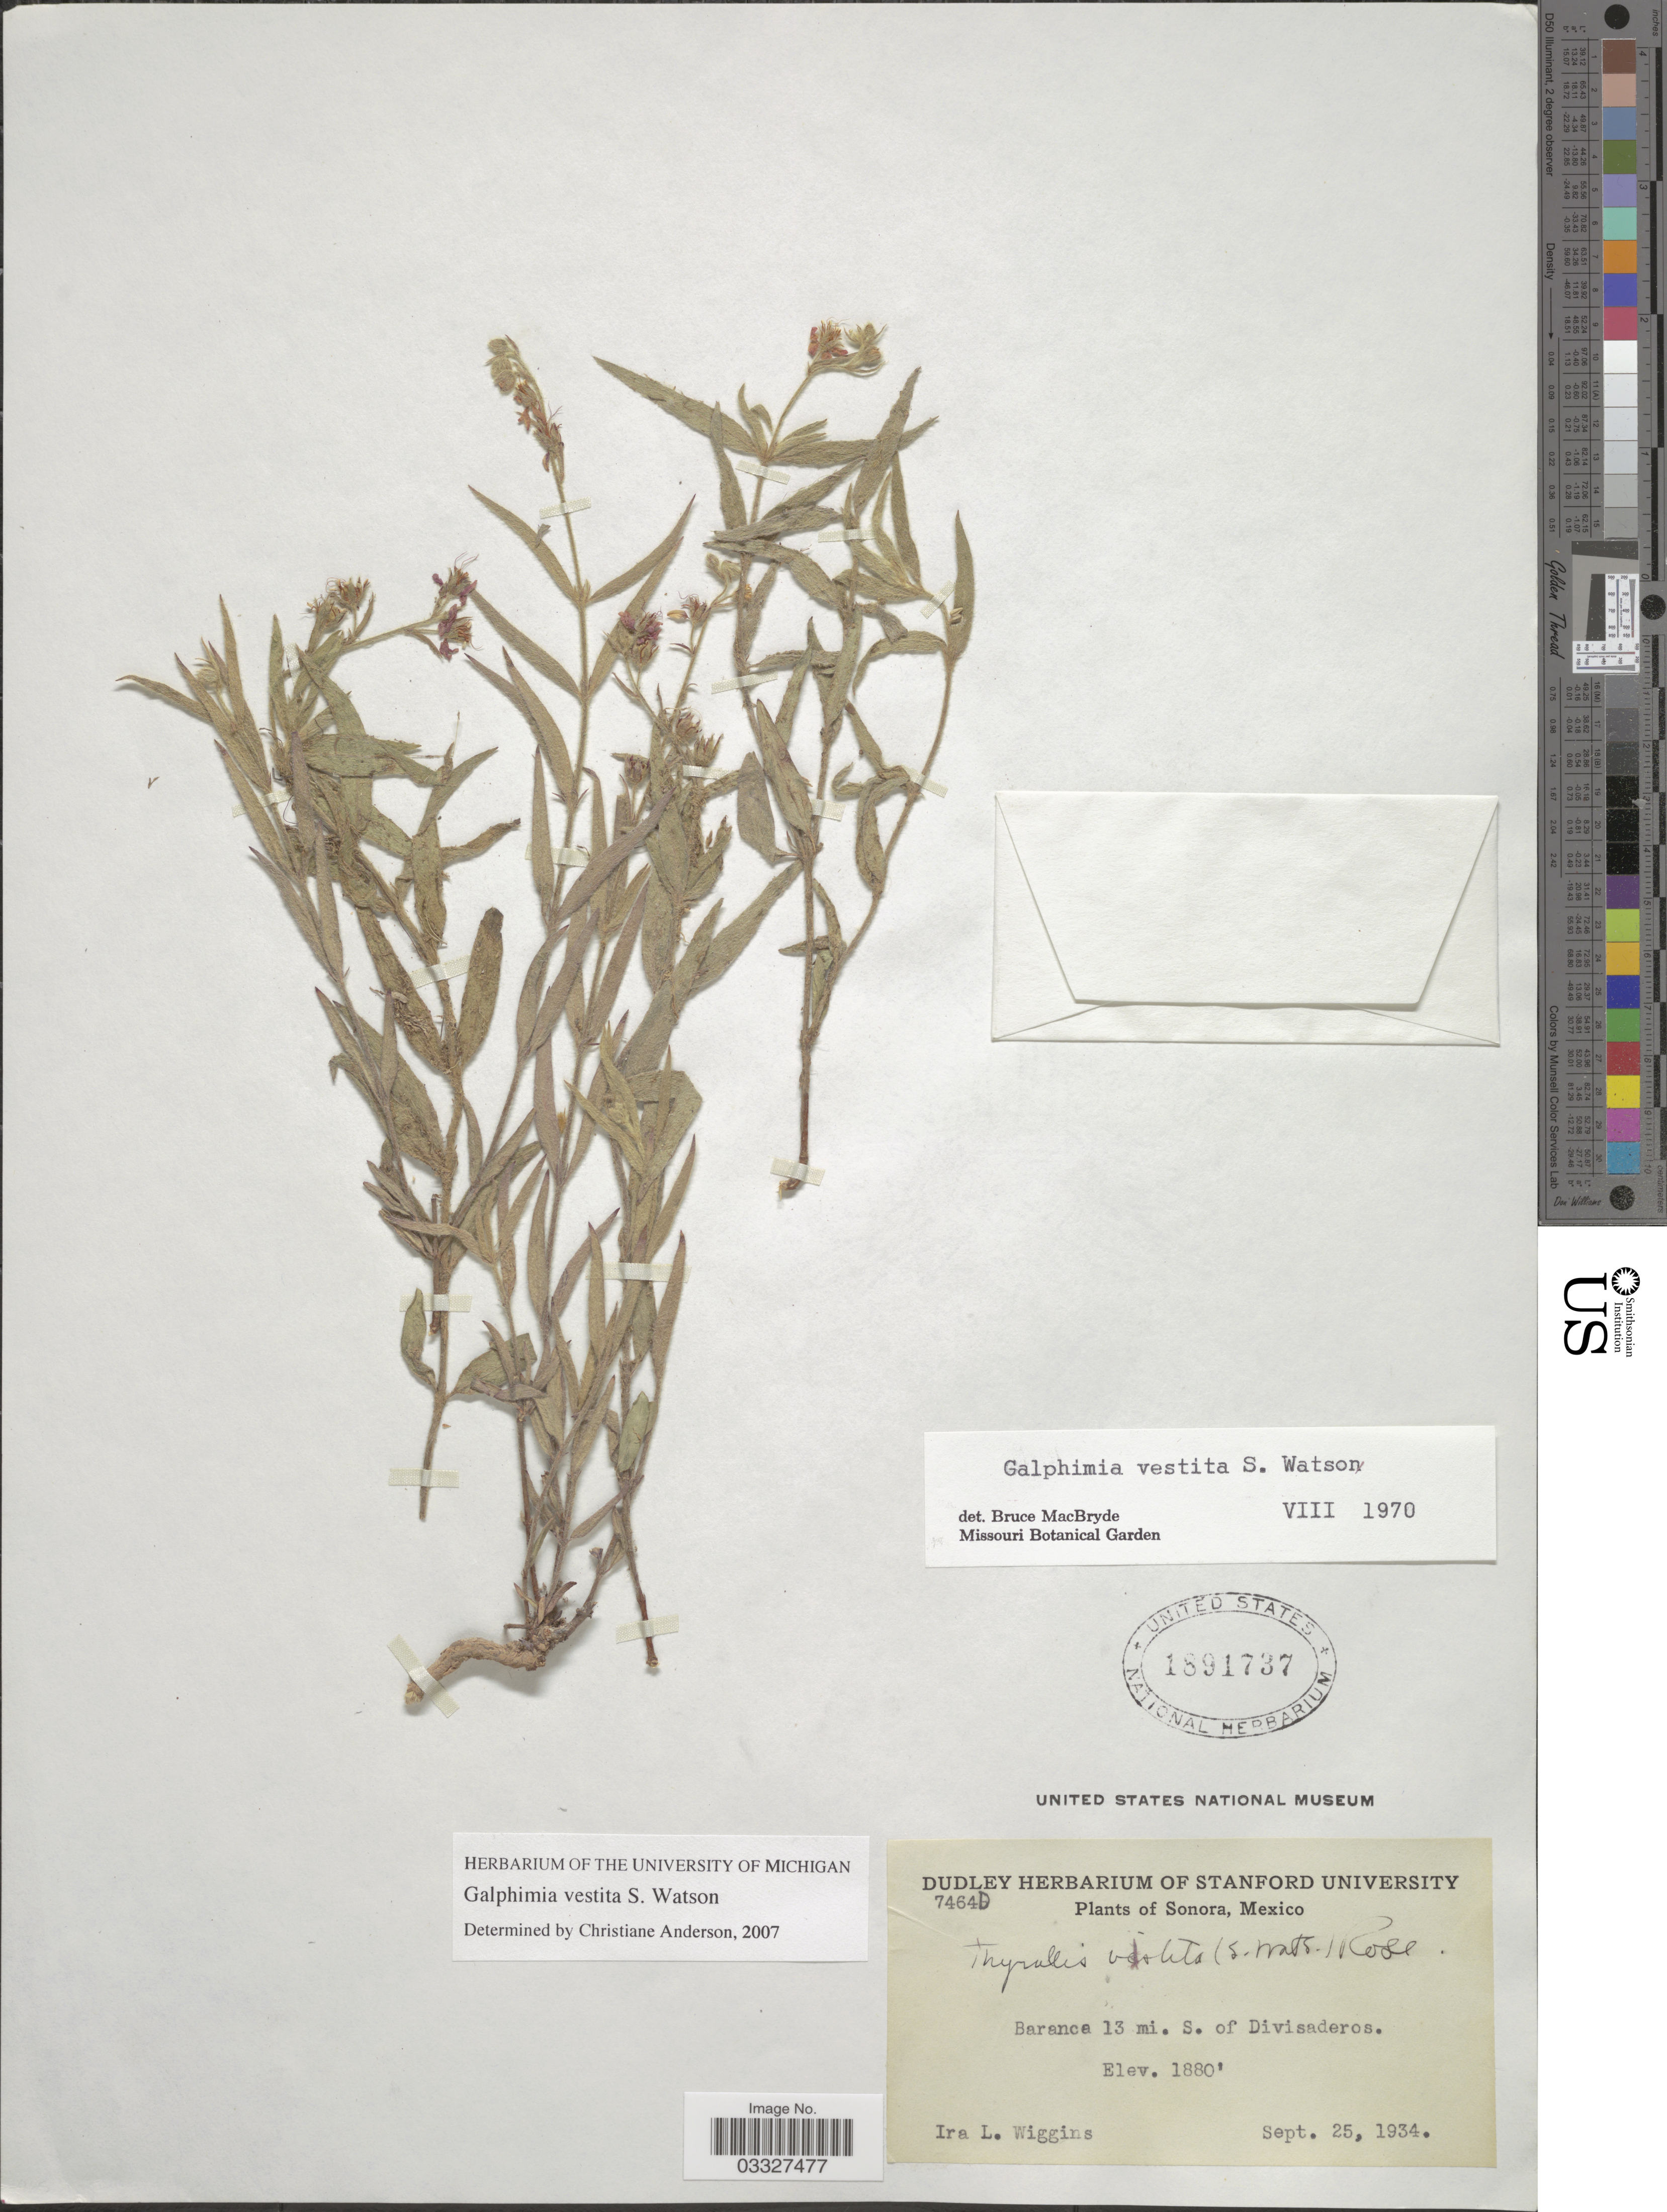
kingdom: Plantae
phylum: Tracheophyta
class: Magnoliopsida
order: Malpighiales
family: Malpighiaceae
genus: Galphimia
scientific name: Galphimia vestita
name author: S. Watson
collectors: I. L. Wiggins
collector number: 7464D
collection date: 1934-09-25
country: Mexico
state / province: Sonora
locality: Baranca 13 mi. S. of Divisaderos.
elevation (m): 573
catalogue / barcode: US 1891737